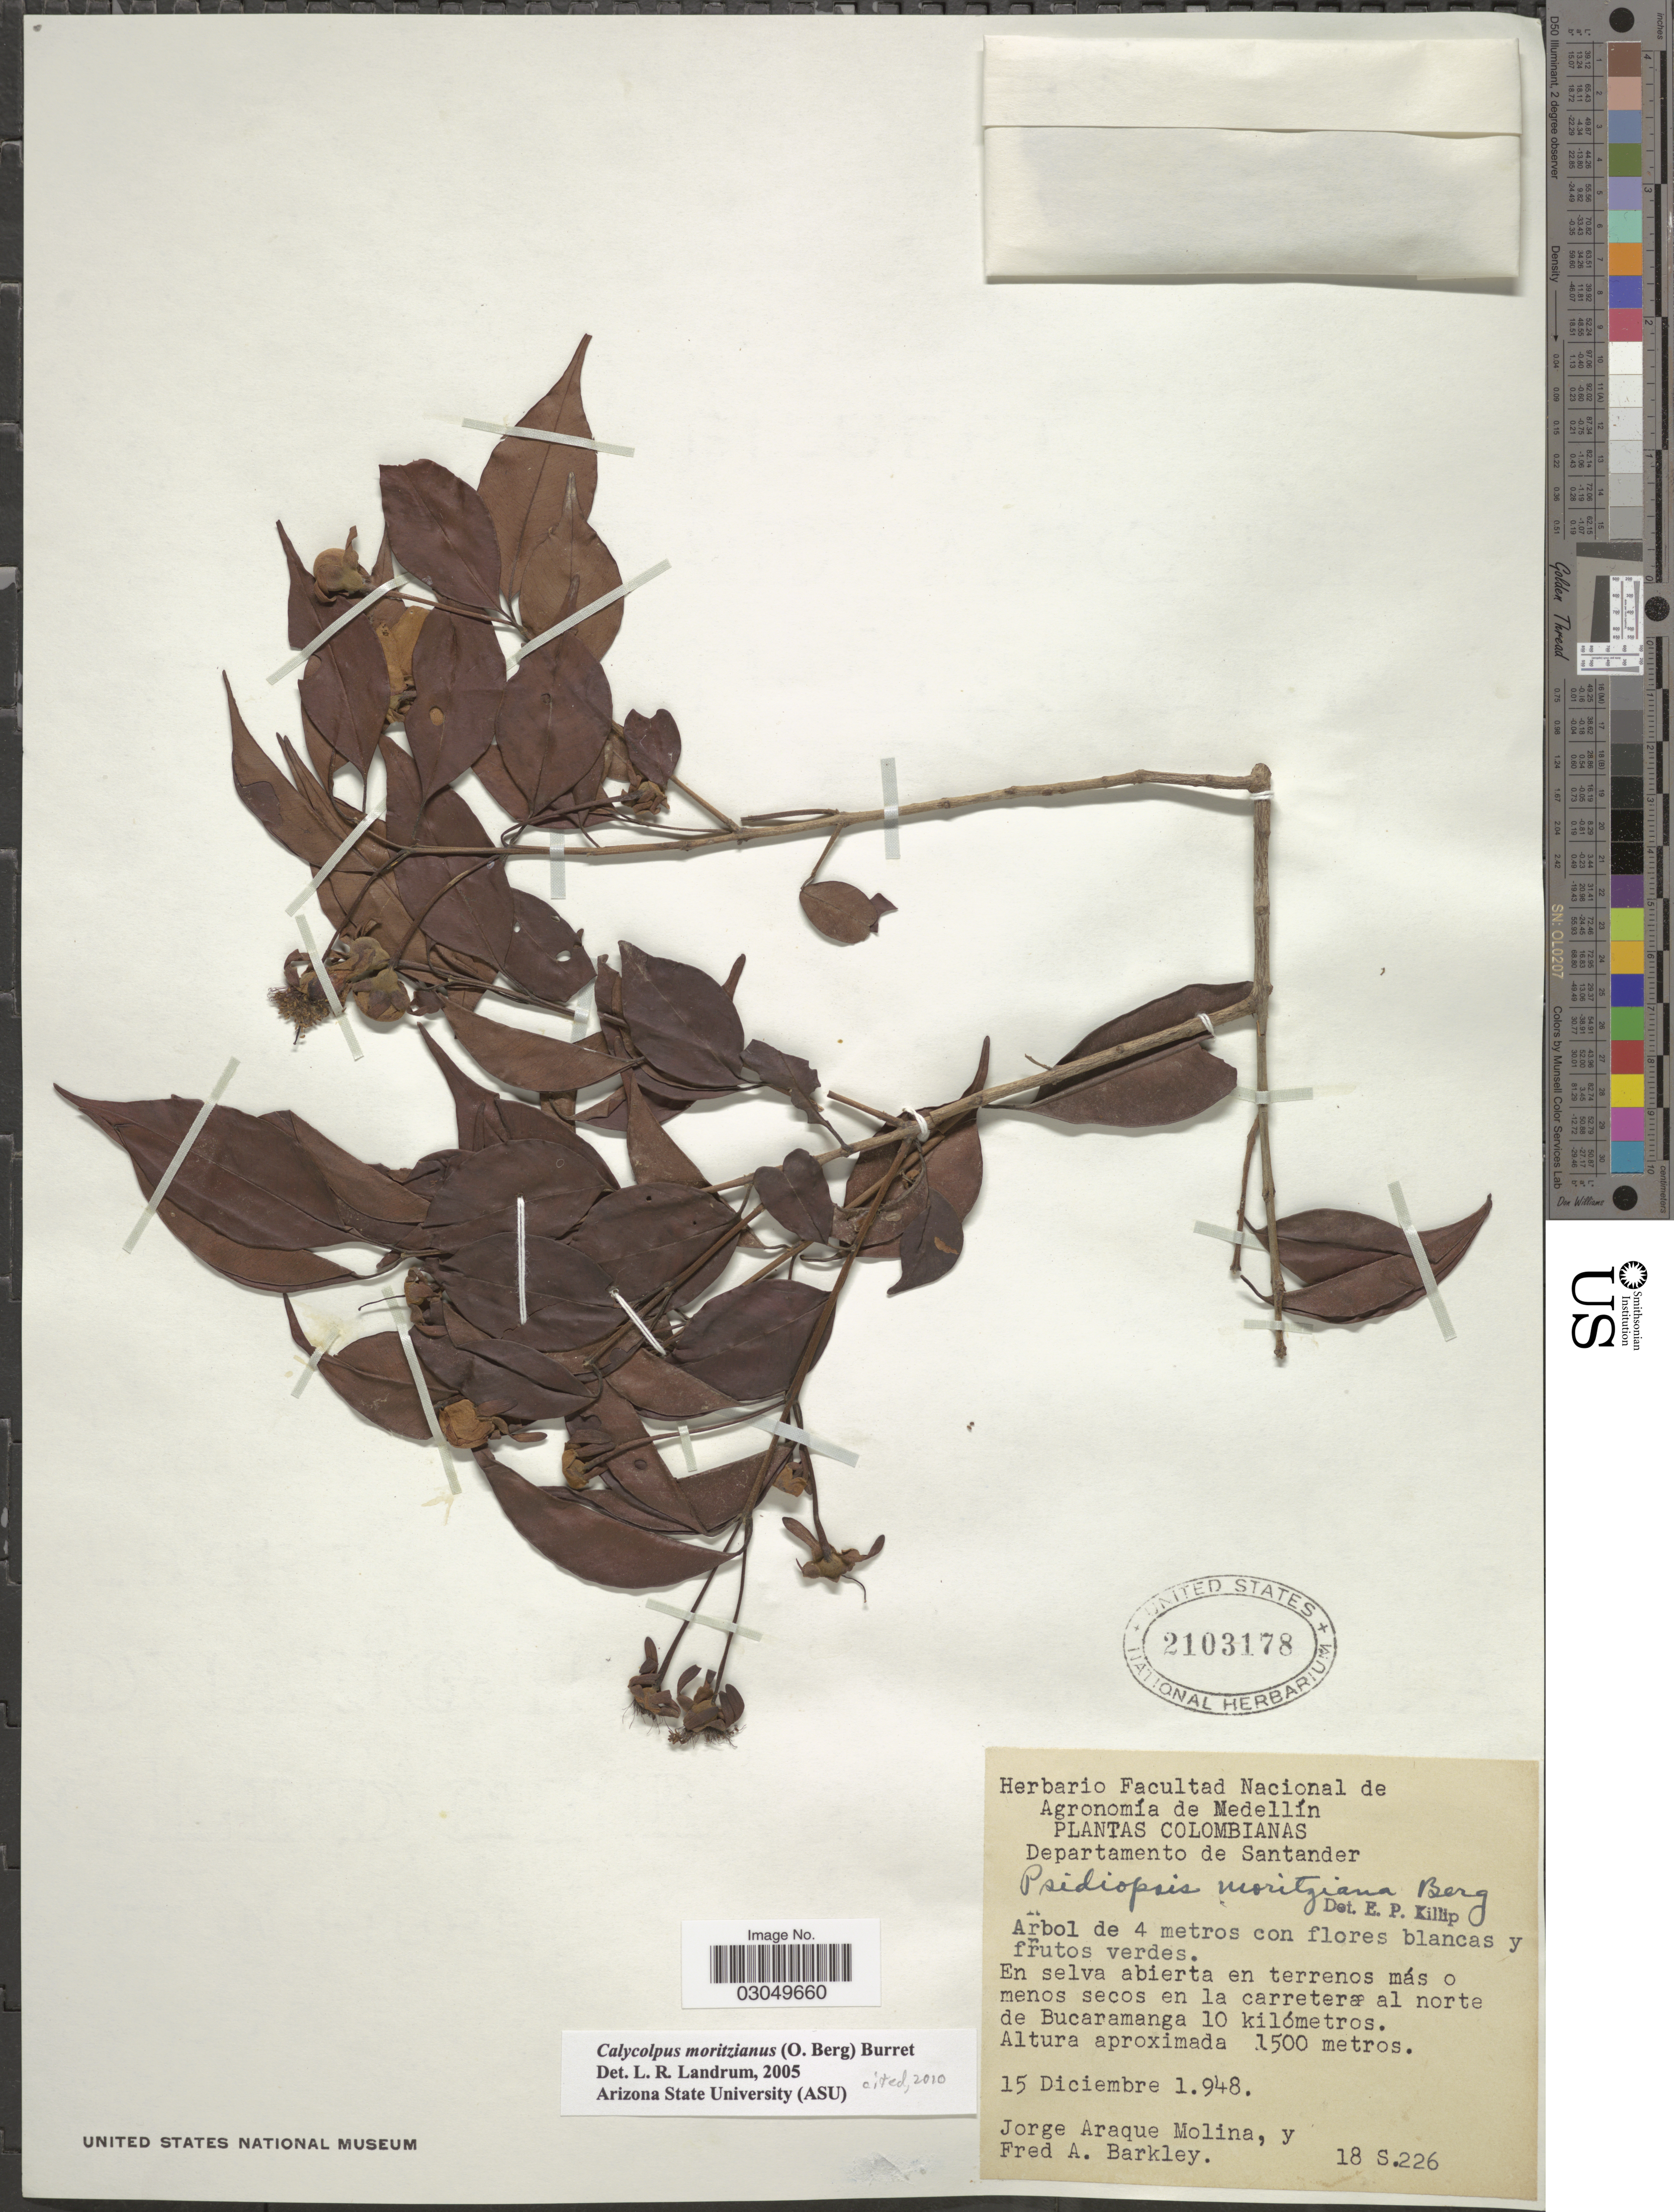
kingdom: Plantae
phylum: Tracheophyta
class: Magnoliopsida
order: Myrtales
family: Myrtaceae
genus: Calycolpus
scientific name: Calycolpus moritzianus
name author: (O. Berg) Burret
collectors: J. A. Molina & F. A. Barkley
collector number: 18S226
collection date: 1948-12-15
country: Colombia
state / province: Santander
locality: Departamento de Santander. En la carretera al norte de Bucaramanga 10 kilómetros.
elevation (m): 1500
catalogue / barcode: US 2103178